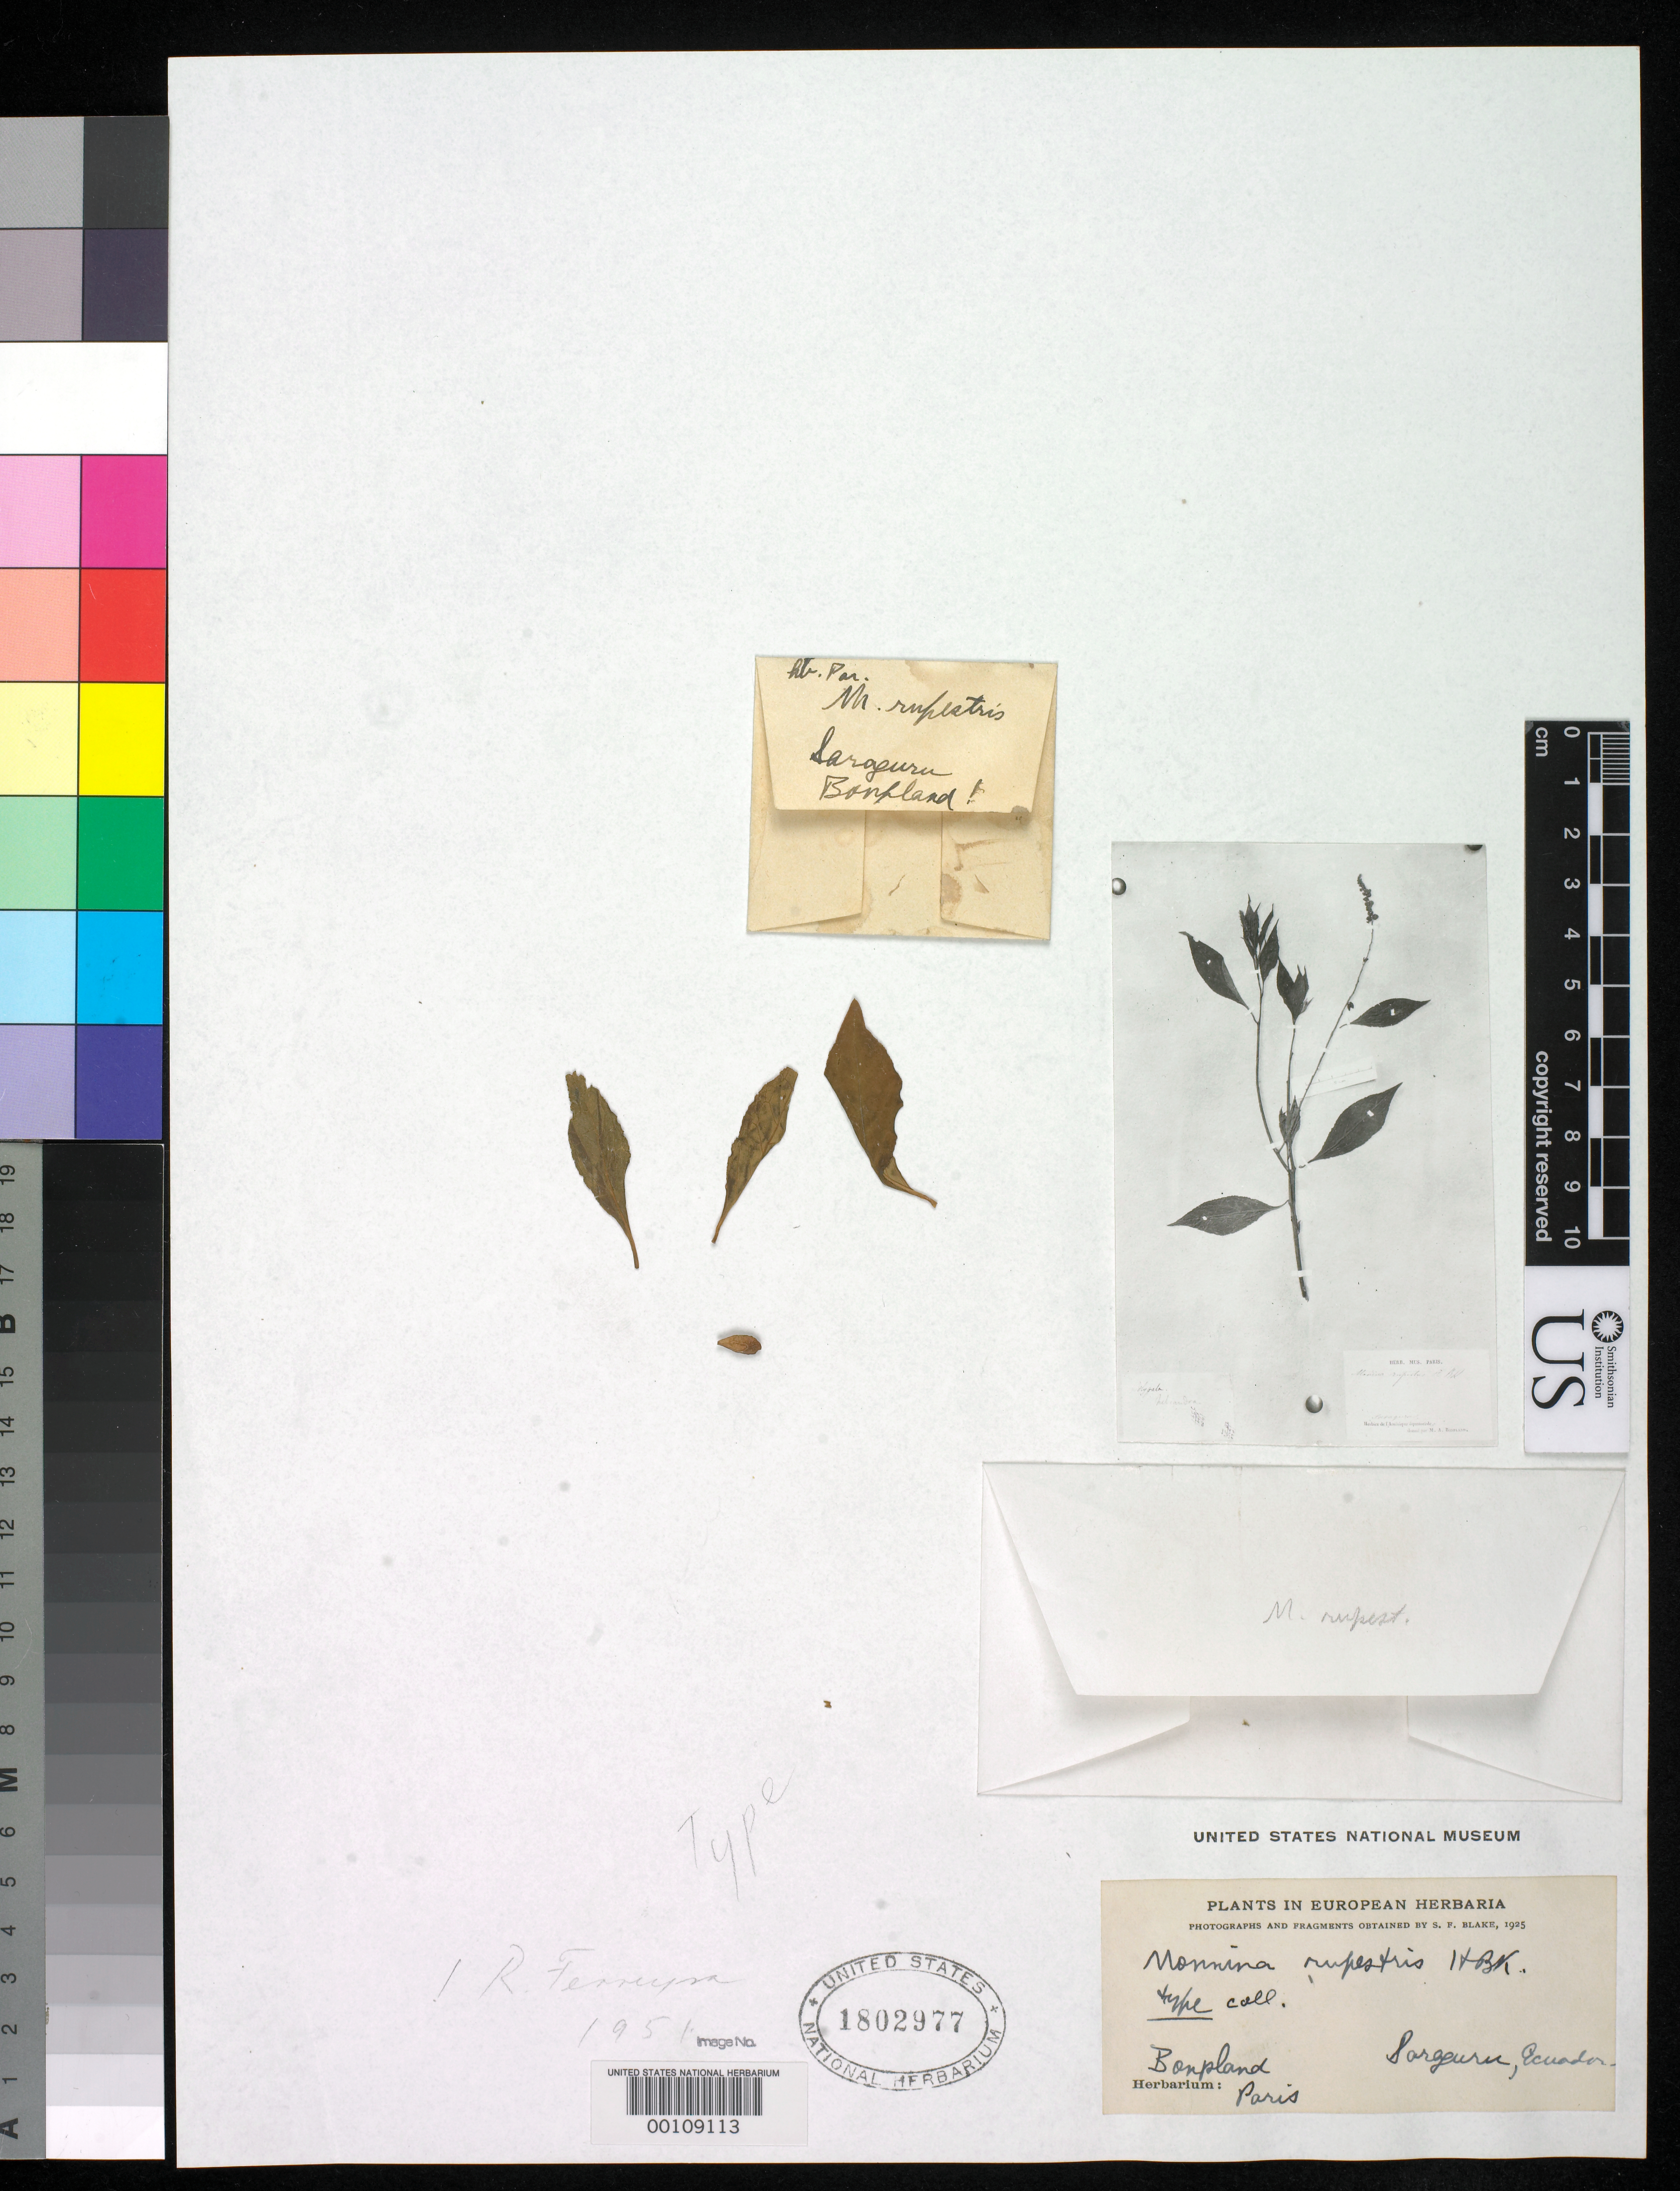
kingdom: Plantae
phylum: Tracheophyta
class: Magnoliopsida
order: Fabales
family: Polygalaceae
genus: Monnina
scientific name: Monnina rupestris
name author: Kunth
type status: Type Fragment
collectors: F. W. Humboldt & A. J. A. Bonpland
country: Ecuador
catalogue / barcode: US 1802977